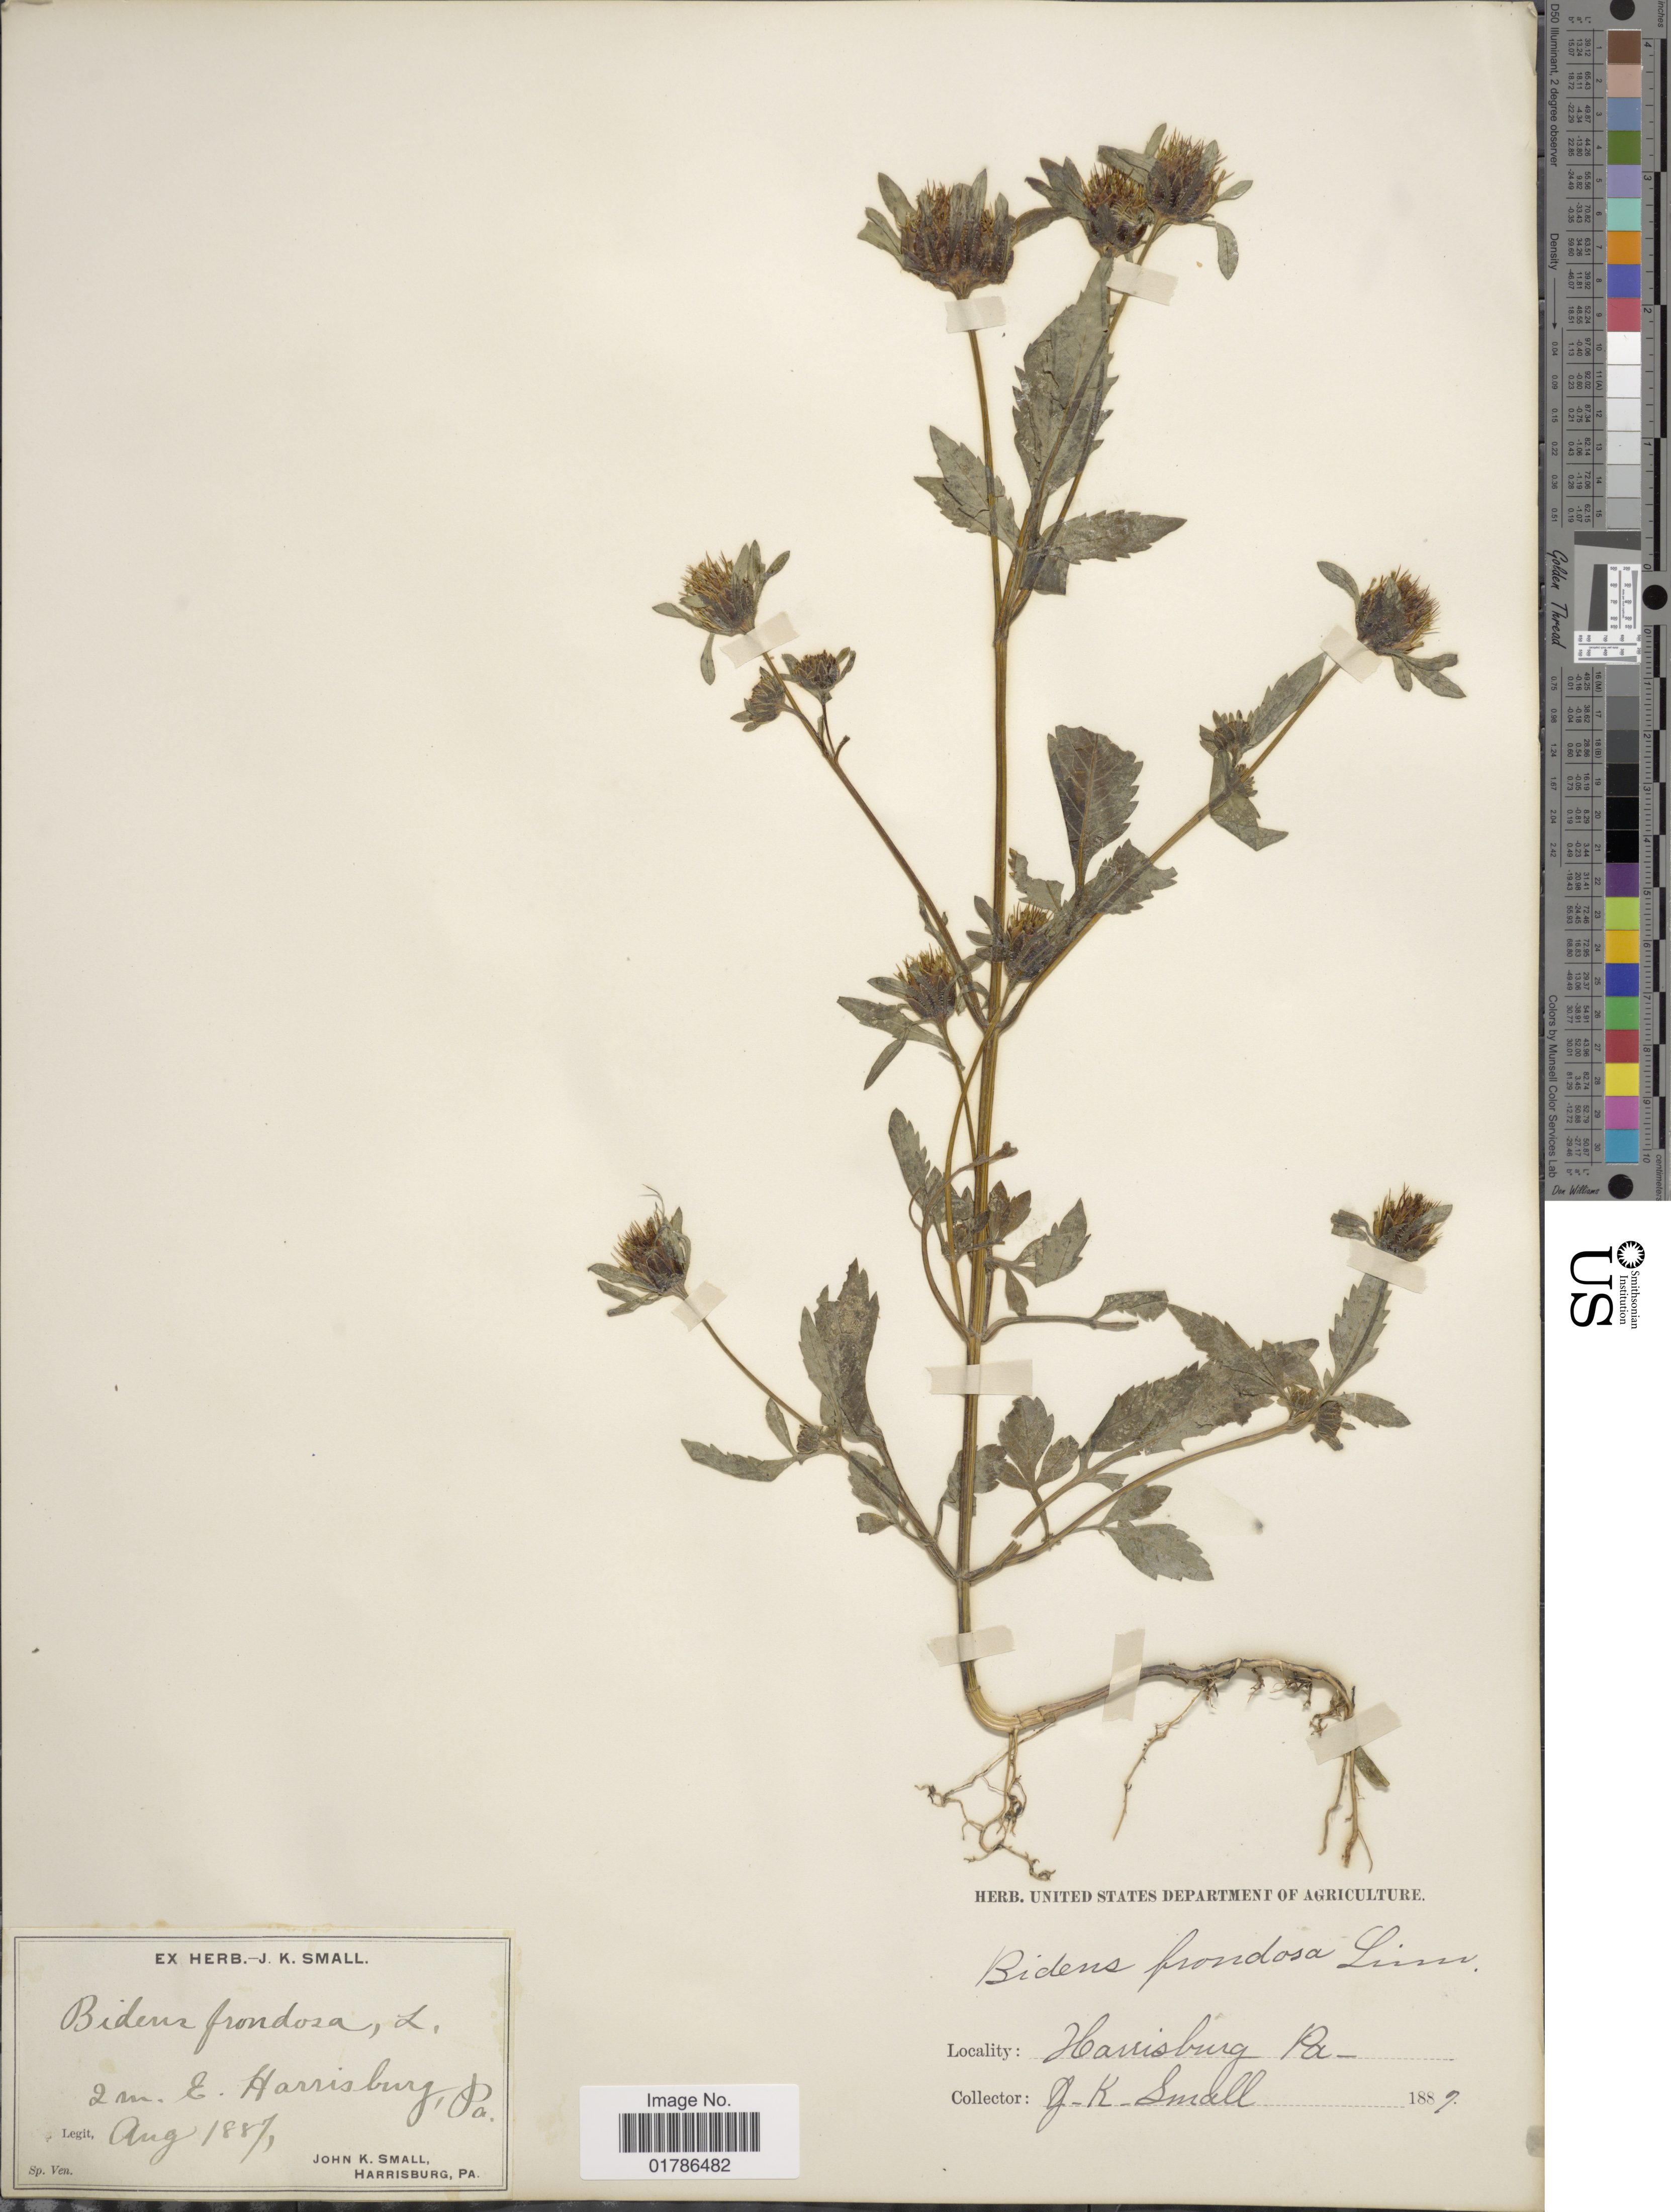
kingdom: Plantae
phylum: Tracheophyta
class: Magnoliopsida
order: Asterales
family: Asteraceae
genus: Bidens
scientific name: Bidens frondosa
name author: L.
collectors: J. K. Small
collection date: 1887-08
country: United States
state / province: Pennsylvania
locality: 2m. E. Harrisburg, Pa.